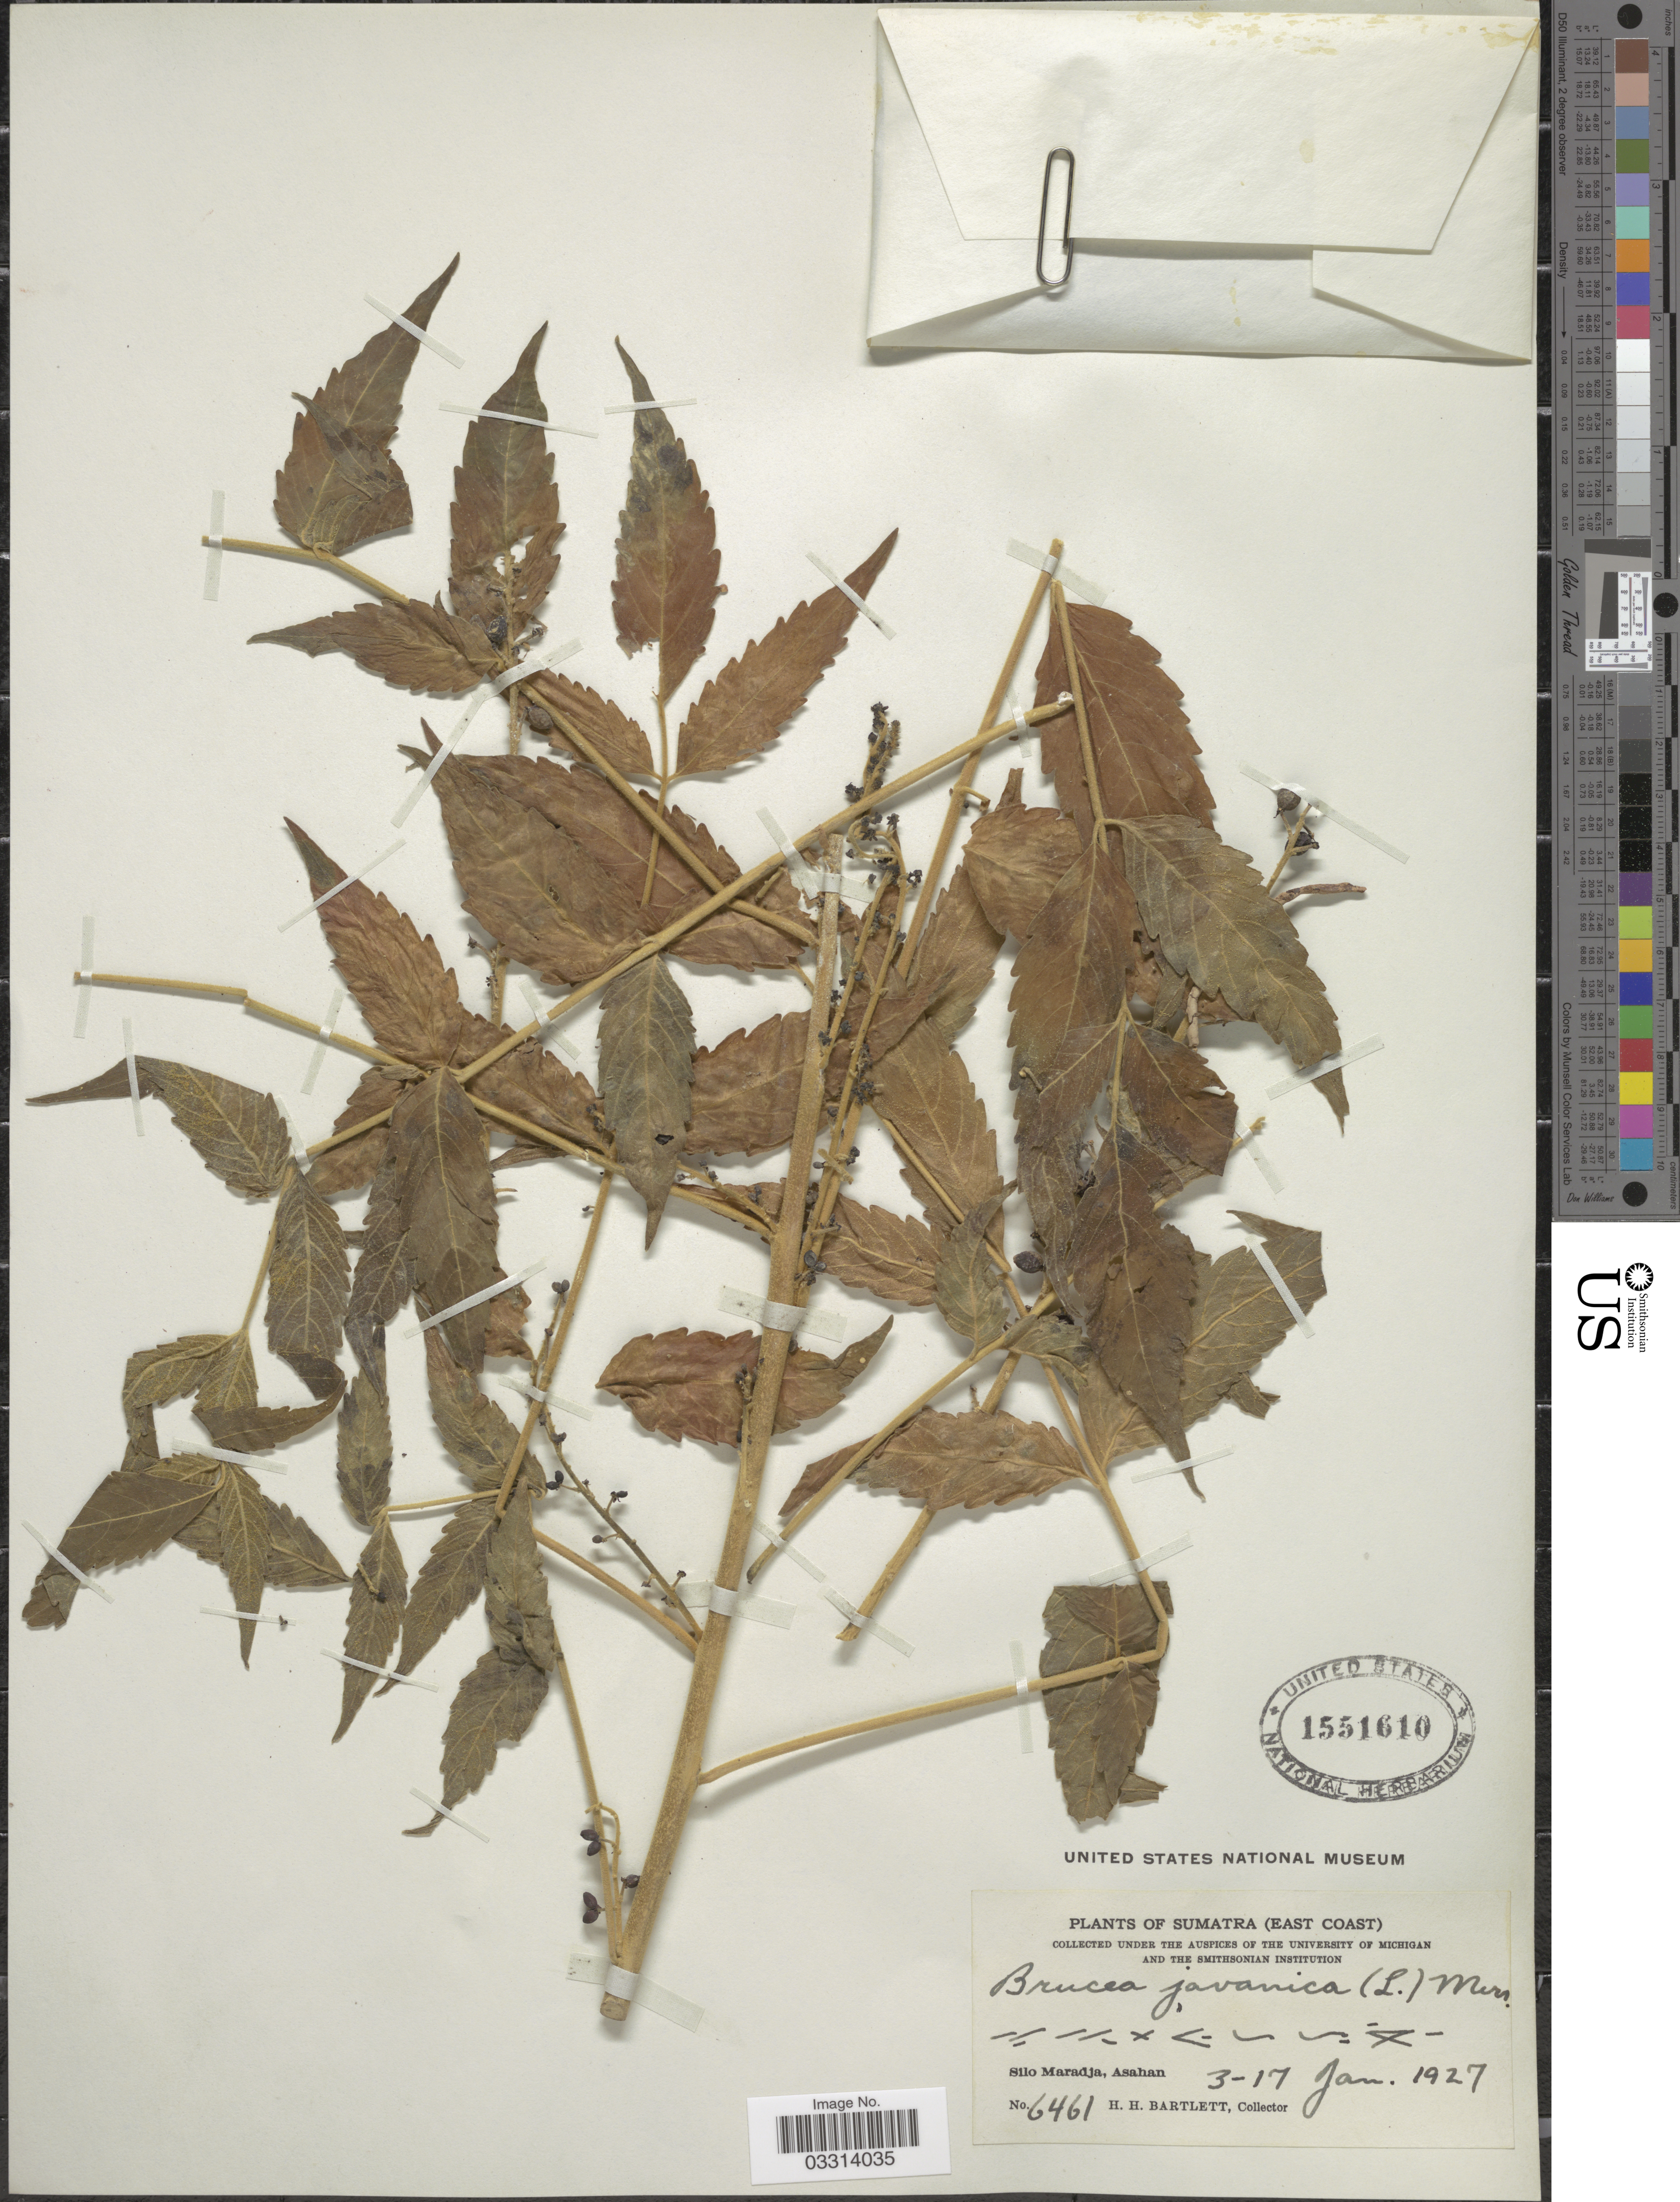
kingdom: Plantae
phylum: Tracheophyta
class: Magnoliopsida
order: Sapindales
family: Simaroubaceae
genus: Brucea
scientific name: Brucea javanica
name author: (L.) Merr.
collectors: H. H. Bartlett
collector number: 6461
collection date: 1927-01-03/1927-01-17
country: Indonesia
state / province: Sumatra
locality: Sumatra (East Coast). Silo Maradja, Asahan.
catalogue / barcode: US 1551610